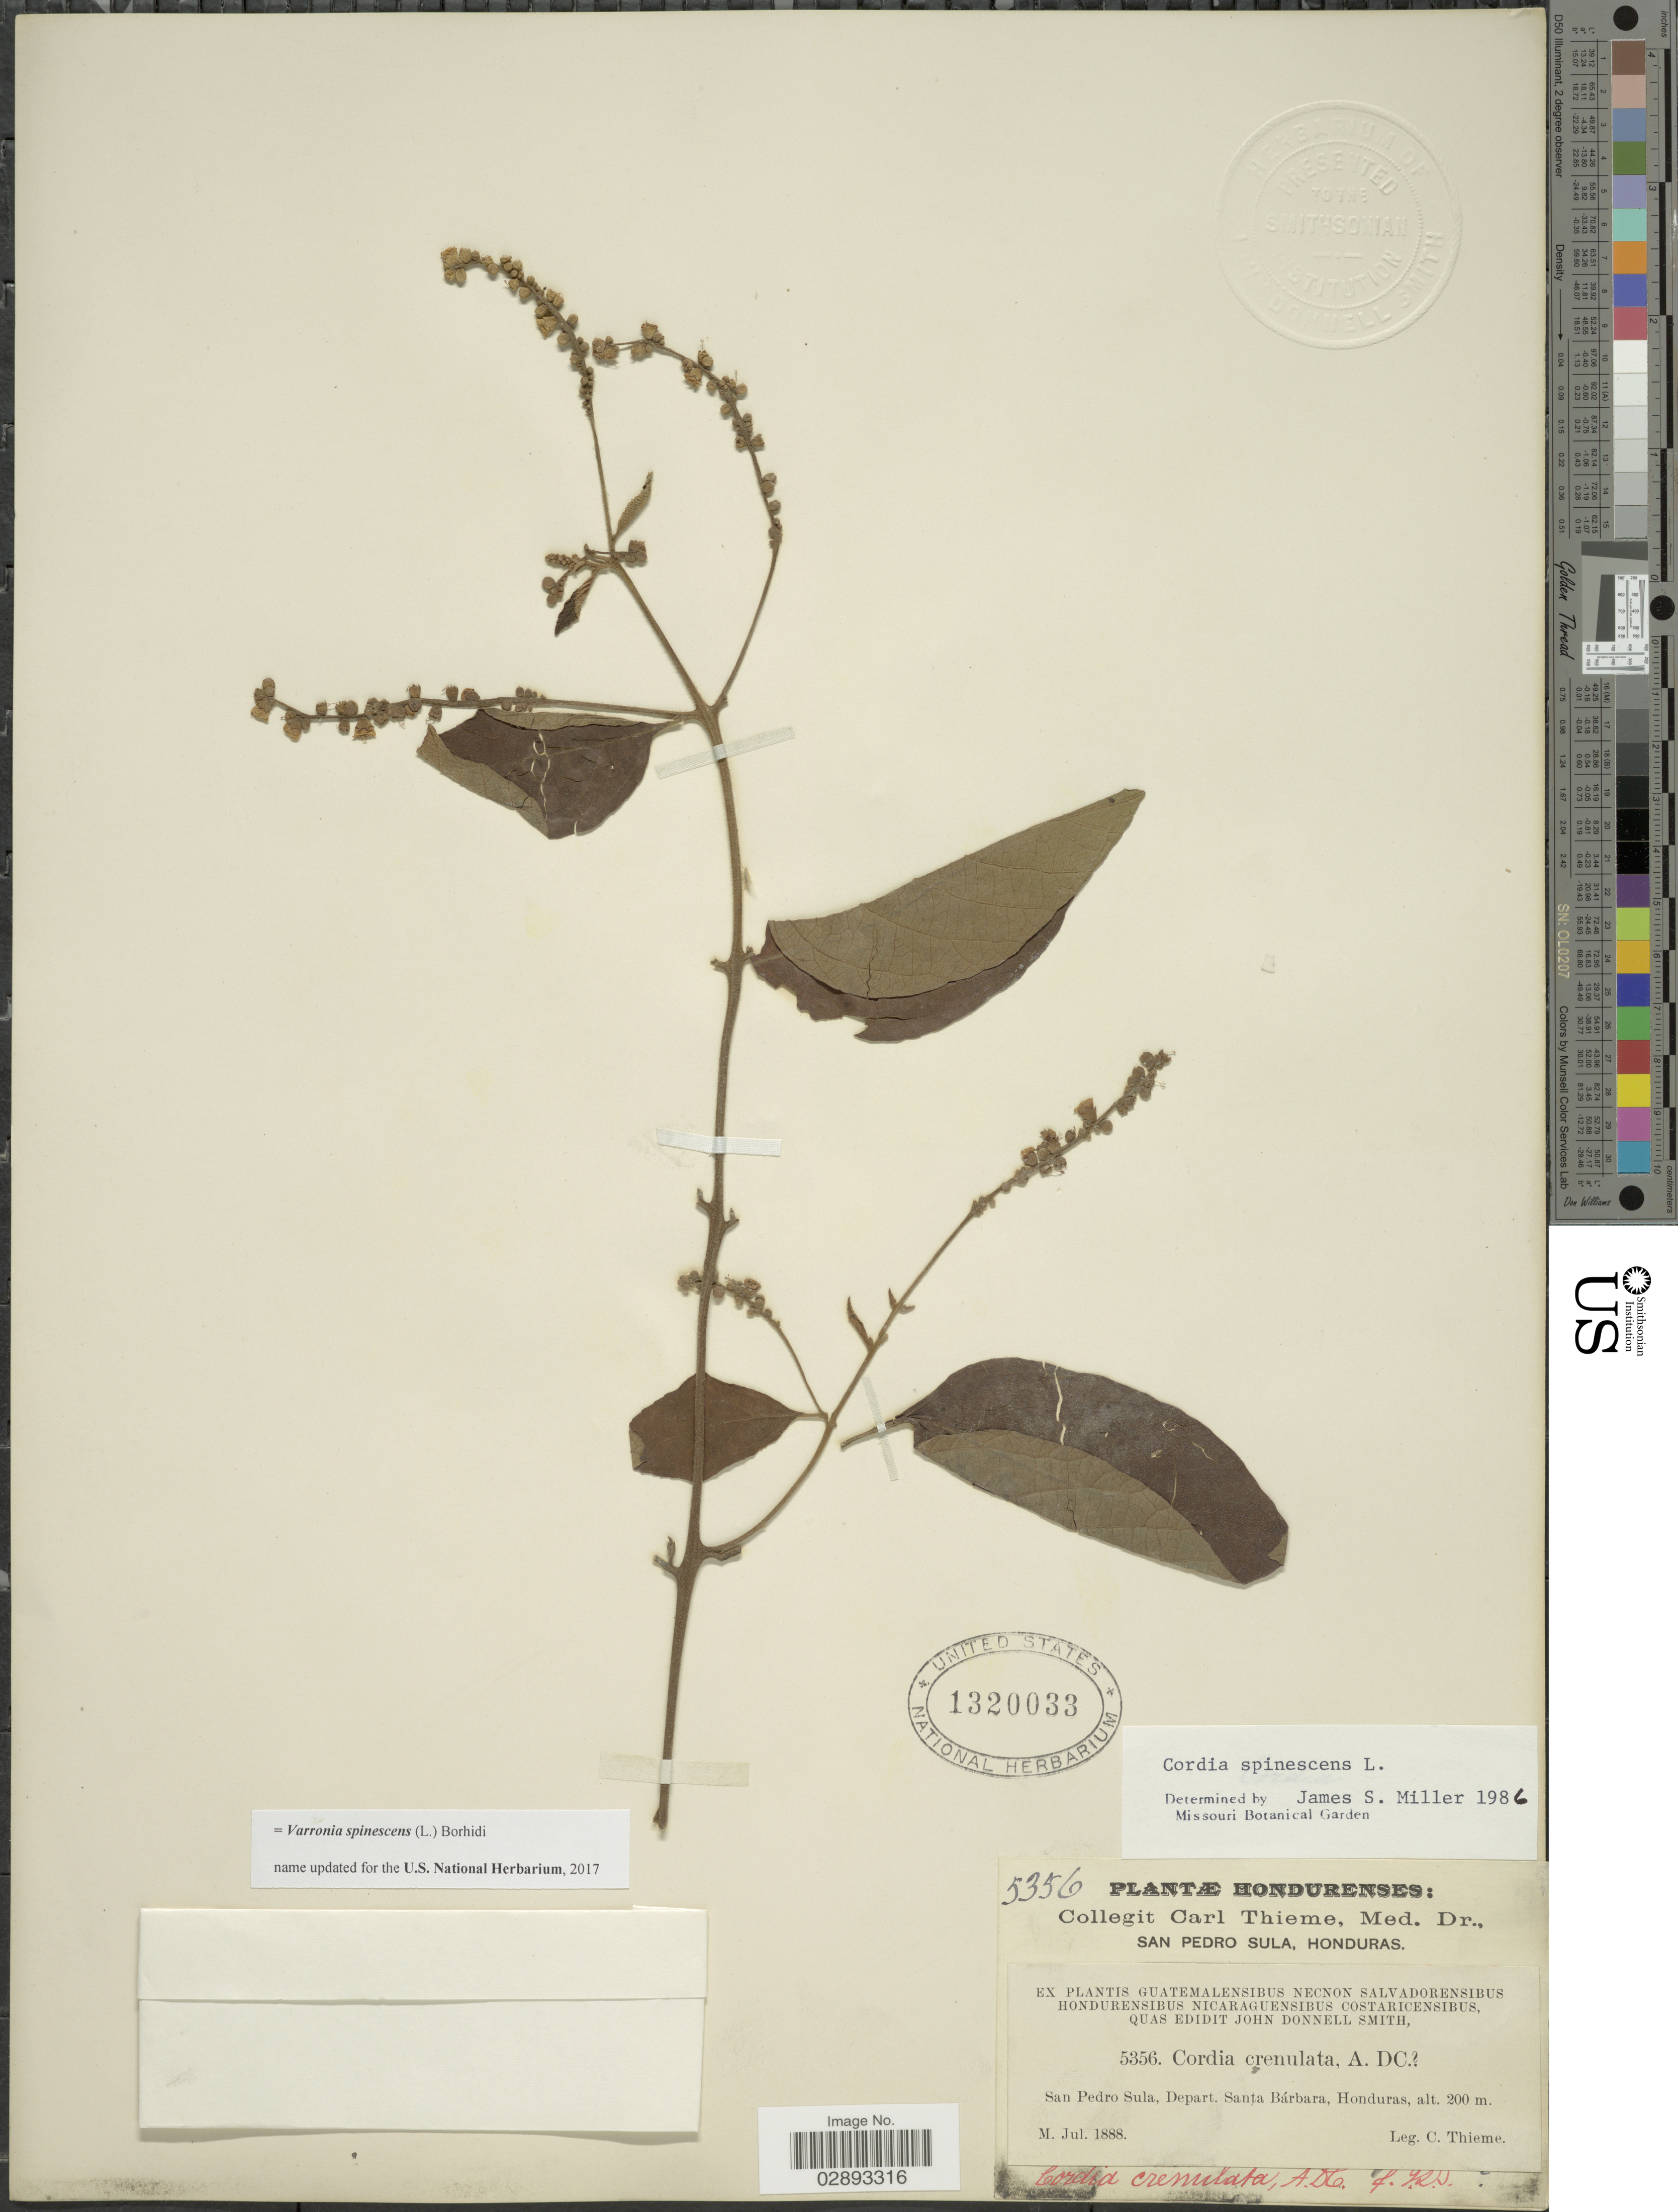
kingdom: Plantae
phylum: Tracheophyta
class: Magnoliopsida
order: Boraginales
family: Cordiaceae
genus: Varronia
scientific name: Varronia spinescens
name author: (L.) Borhidi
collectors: C. Thieme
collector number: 5356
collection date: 1888-07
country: Honduras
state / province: Santa Bárbara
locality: San Pedro Sula, Depart. Santa Bárbara, Honduras.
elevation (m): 200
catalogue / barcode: US 1320033